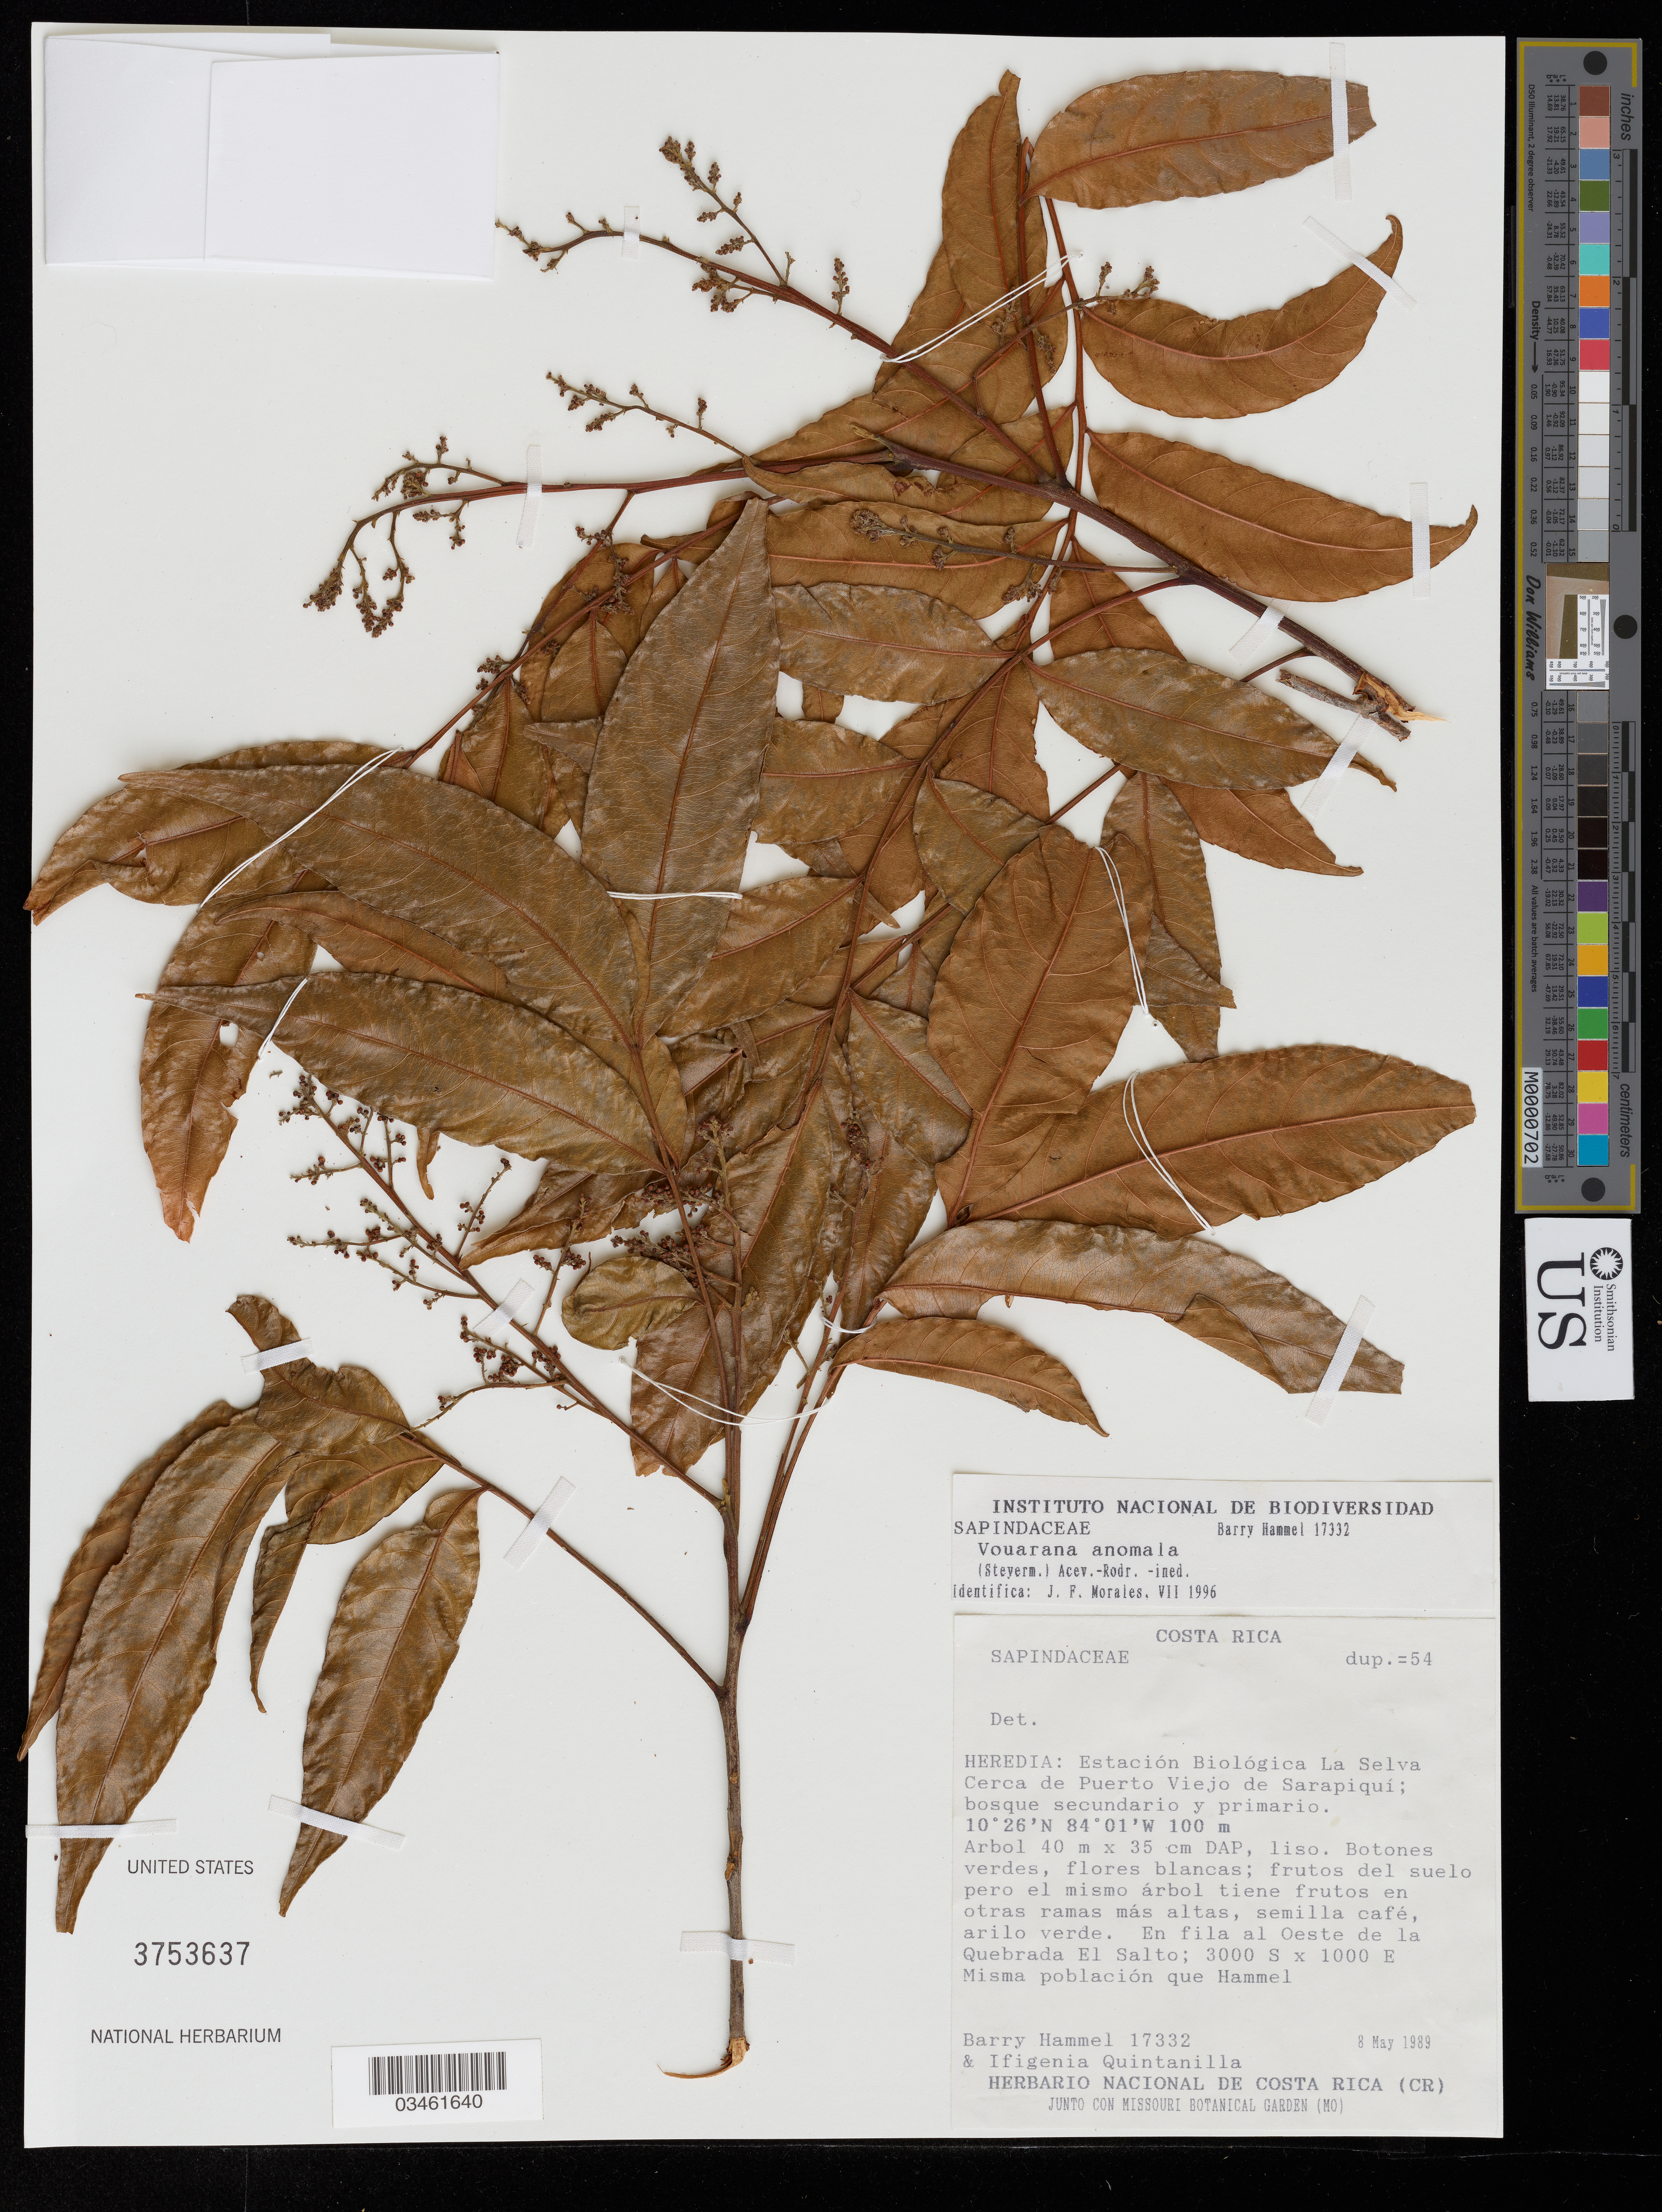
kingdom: Plantae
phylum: Tracheophyta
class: Magnoliopsida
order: Sapindales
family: Sapindaceae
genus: Vouarana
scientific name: Vouarana anomala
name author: (Steyerm.) Acev.-Rodr.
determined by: Acevedo-Rodriguez, P., (US), Smithsonian Institution - National Museum of Natural History (UNITED STATES)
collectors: B. Hammel & I. Quintanilla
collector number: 17332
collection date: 1989-05-08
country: Costa Rica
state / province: Heredia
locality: Estación Biológica La Selva Cerca de Puerto Viejo de Sarapiquí.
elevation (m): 100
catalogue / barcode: US 3753637